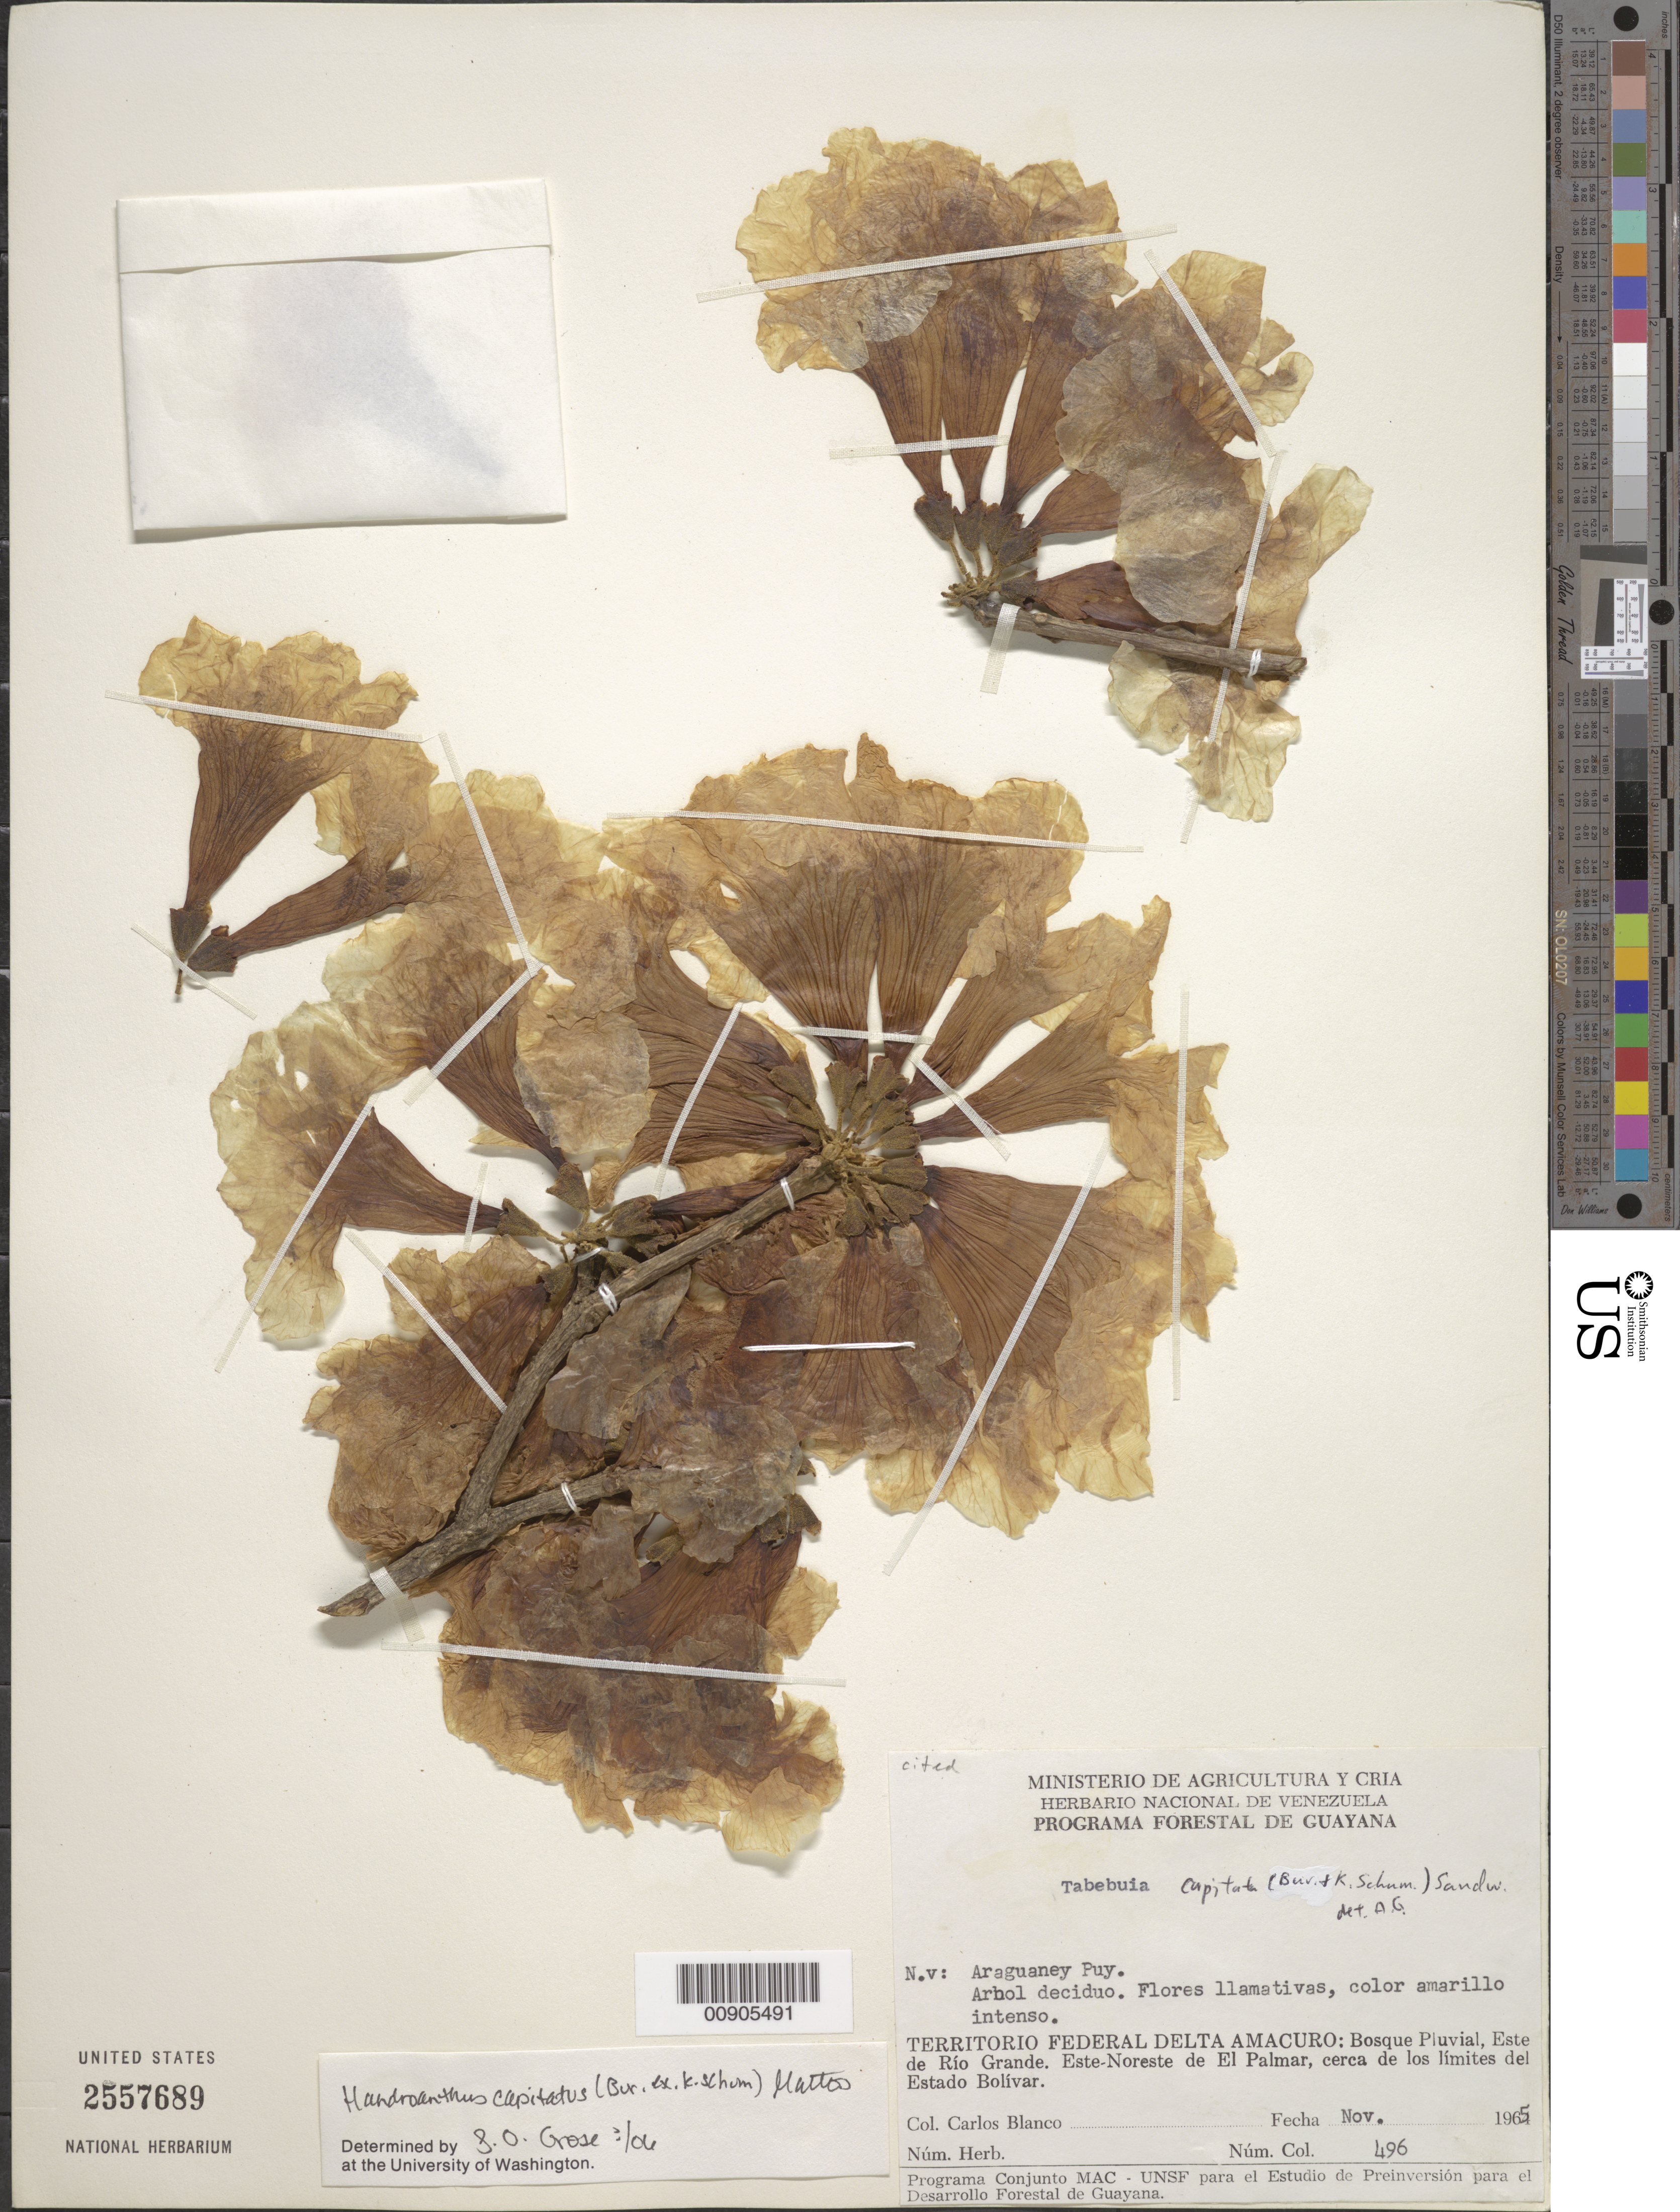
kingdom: Plantae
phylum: Tracheophyta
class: Magnoliopsida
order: Lamiales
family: Bignoniaceae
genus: Handroanthus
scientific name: Handroanthus capitatus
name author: (Bureau ex K. Schum.) Mattos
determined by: Grose, S. O.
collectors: C. A. Blanco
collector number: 496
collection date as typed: Nov-65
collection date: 1965-11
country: Venezuela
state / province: Delta Amacuro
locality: Río Grande, Este de; Este-Noreste de El Palmar, cerca de los limites del Estado Bolívar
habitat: Bosque pluvial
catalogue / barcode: US 2557689